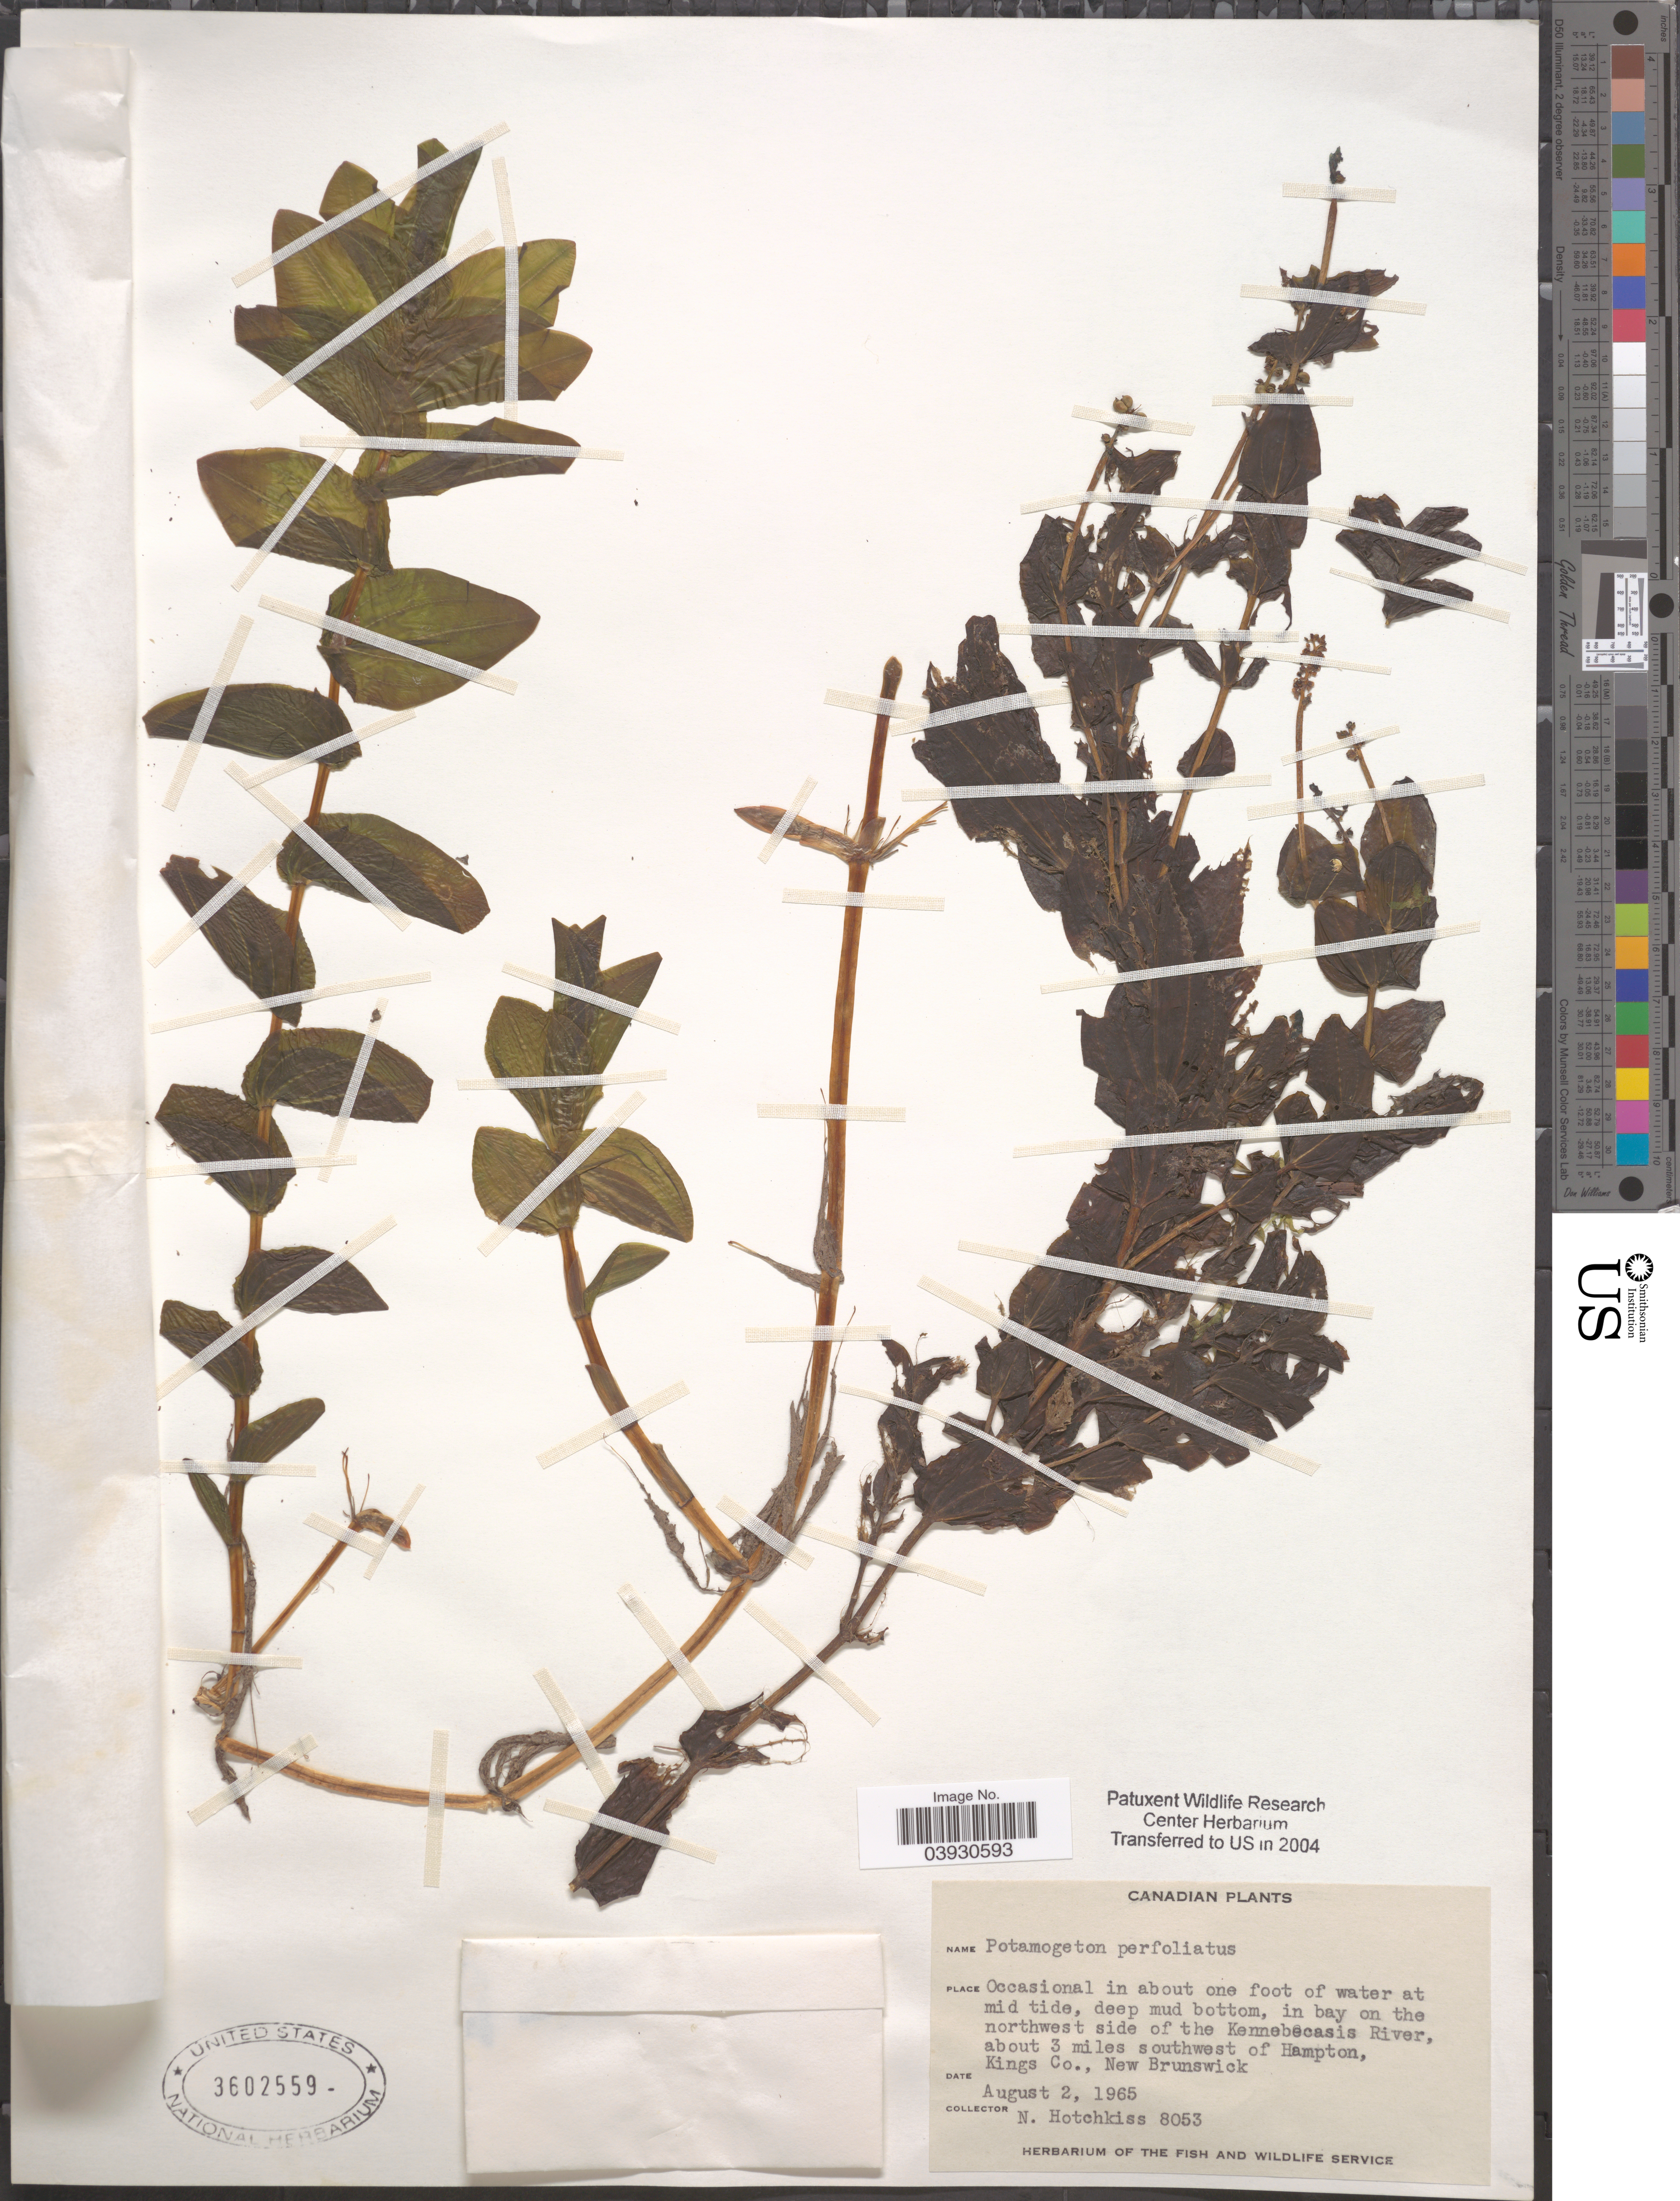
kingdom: Plantae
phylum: Tracheophyta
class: Liliopsida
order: Alismatales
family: Potamogetonaceae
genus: Potamogeton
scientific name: Potamogeton perfoliatus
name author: L.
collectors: N. Hotchkiss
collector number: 8053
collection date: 1965-08-02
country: Canada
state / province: New Brunswick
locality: In bay on the northwest side of the Kennebecasis River, about 3 miles southwest of Hampton, Kings Co.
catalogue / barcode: US 3602559